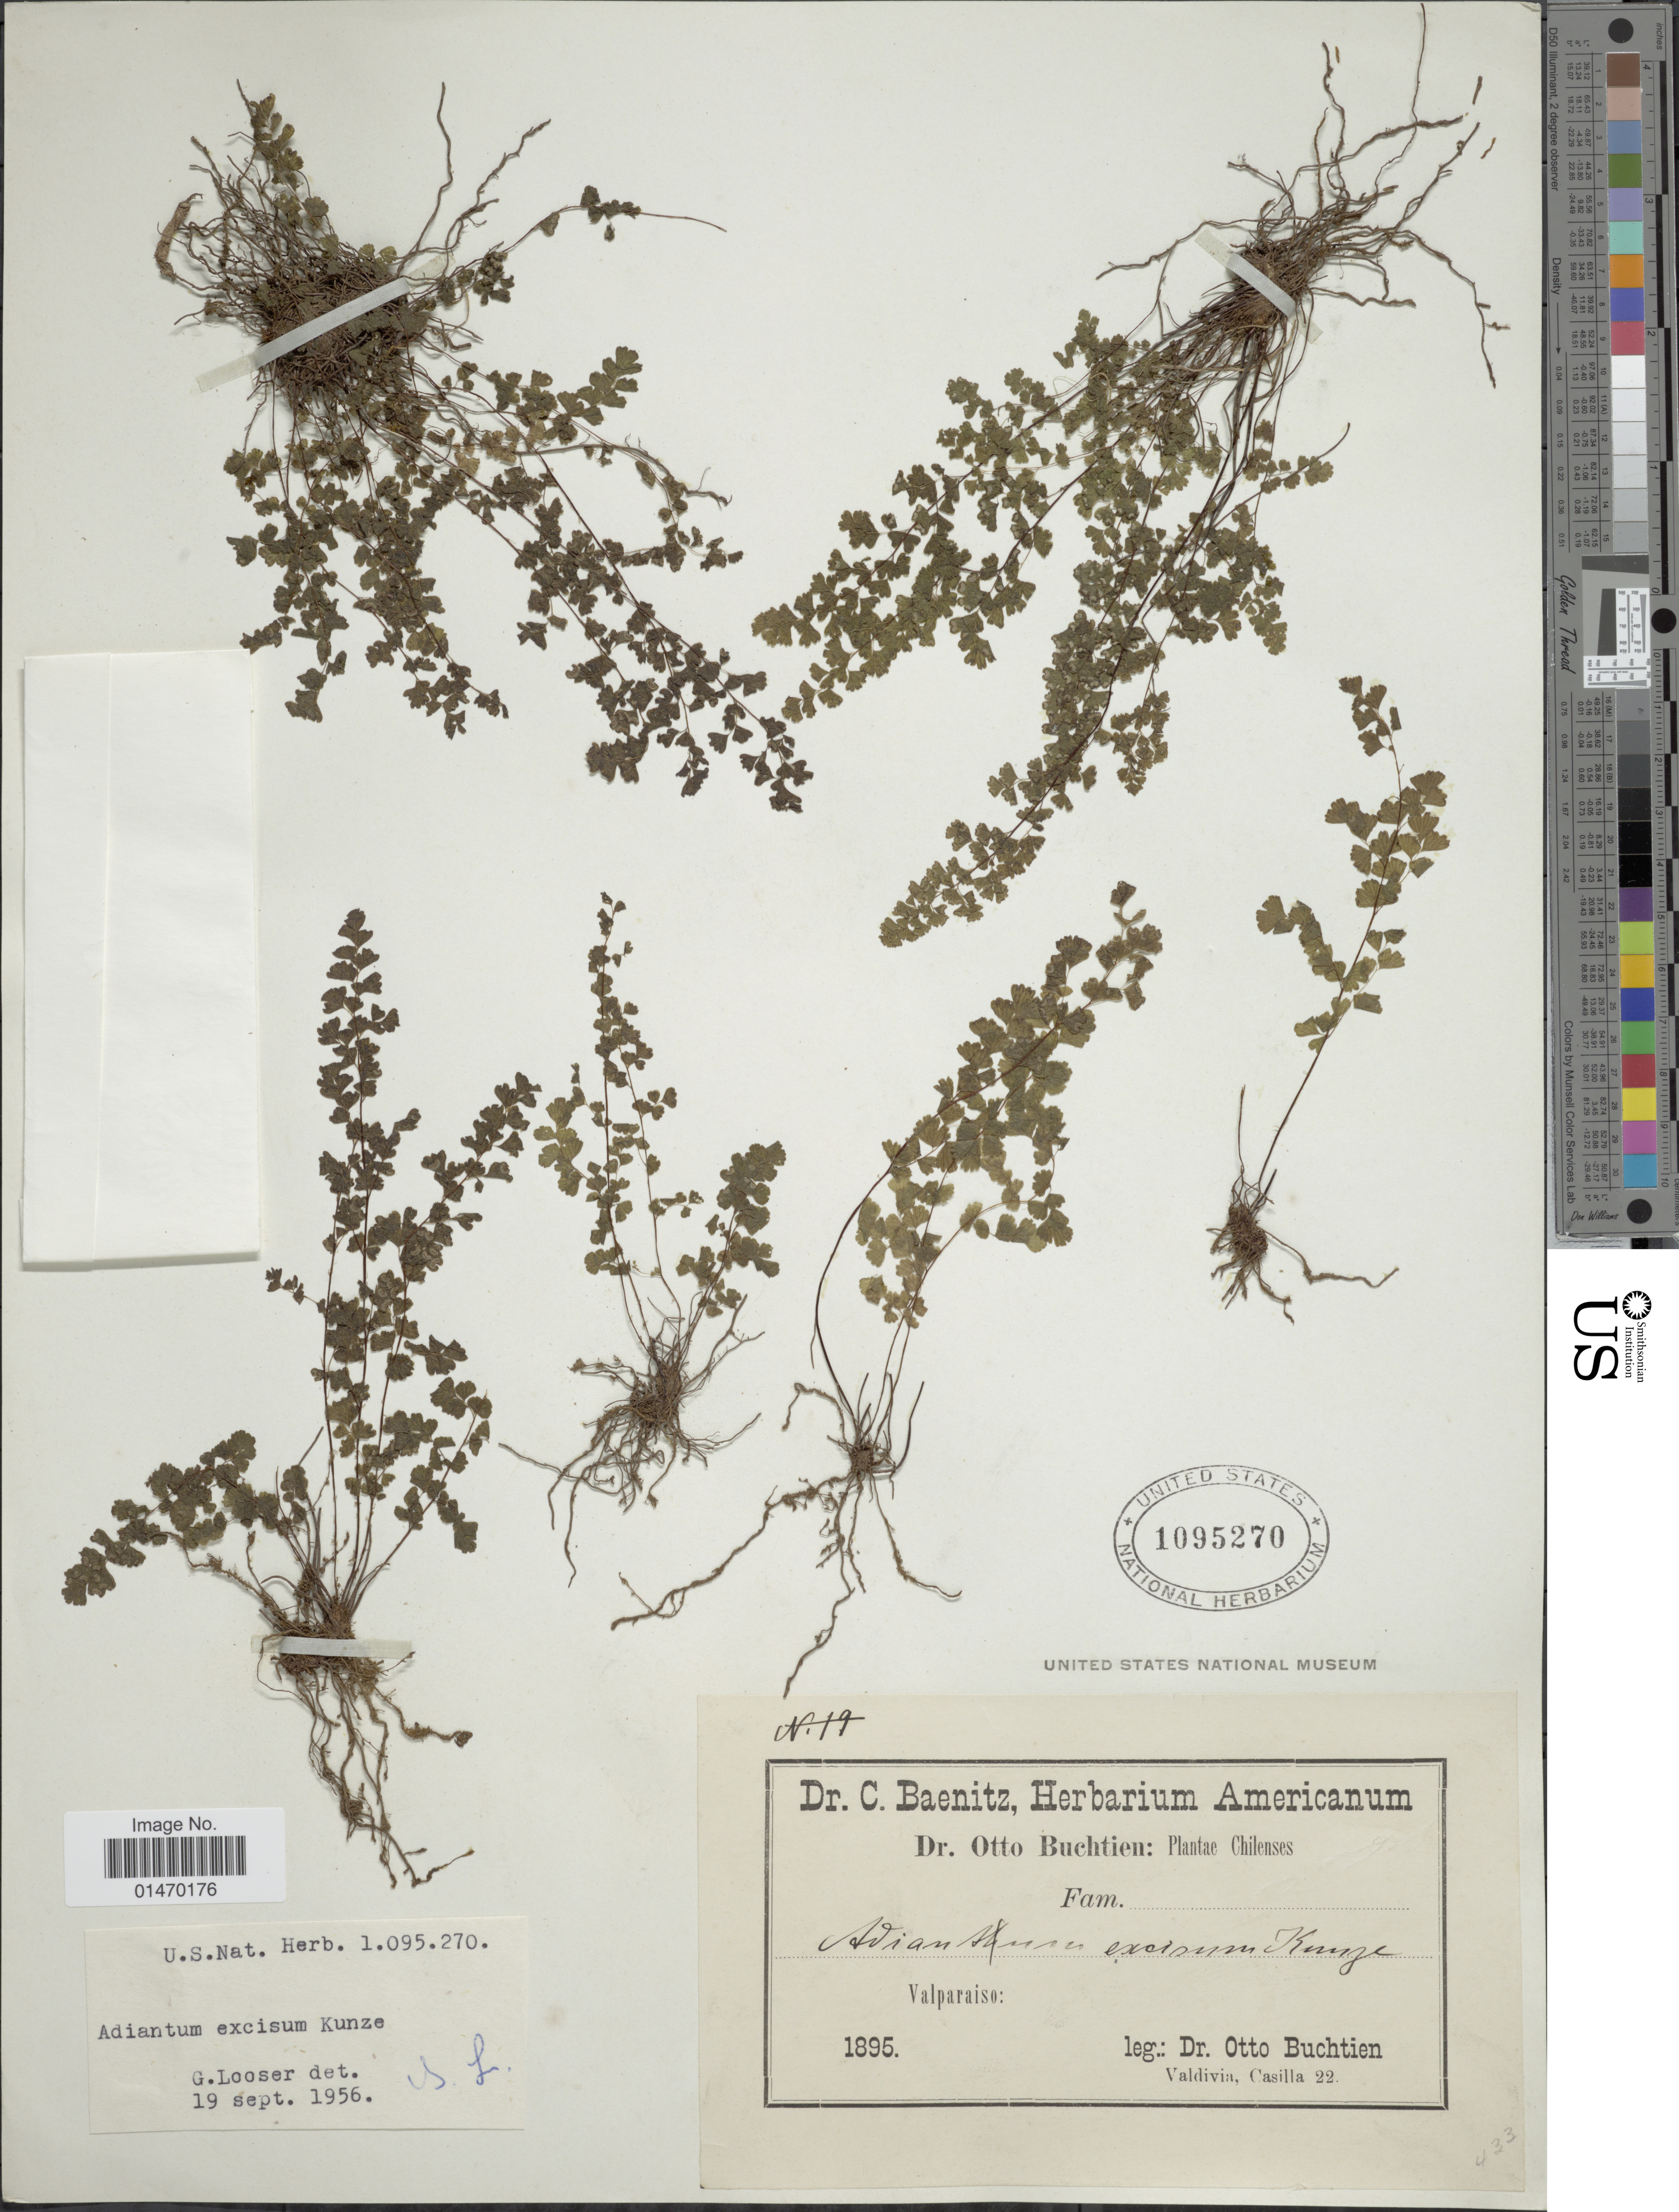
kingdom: Plantae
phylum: Tracheophyta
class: Polypodiopsida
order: Polypodiales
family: Pteridaceae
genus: Adiantum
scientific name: Adiantum excisum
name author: Kunze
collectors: O. Buchtien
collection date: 1895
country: Chile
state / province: Valparaíso (V)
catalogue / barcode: US 1095270